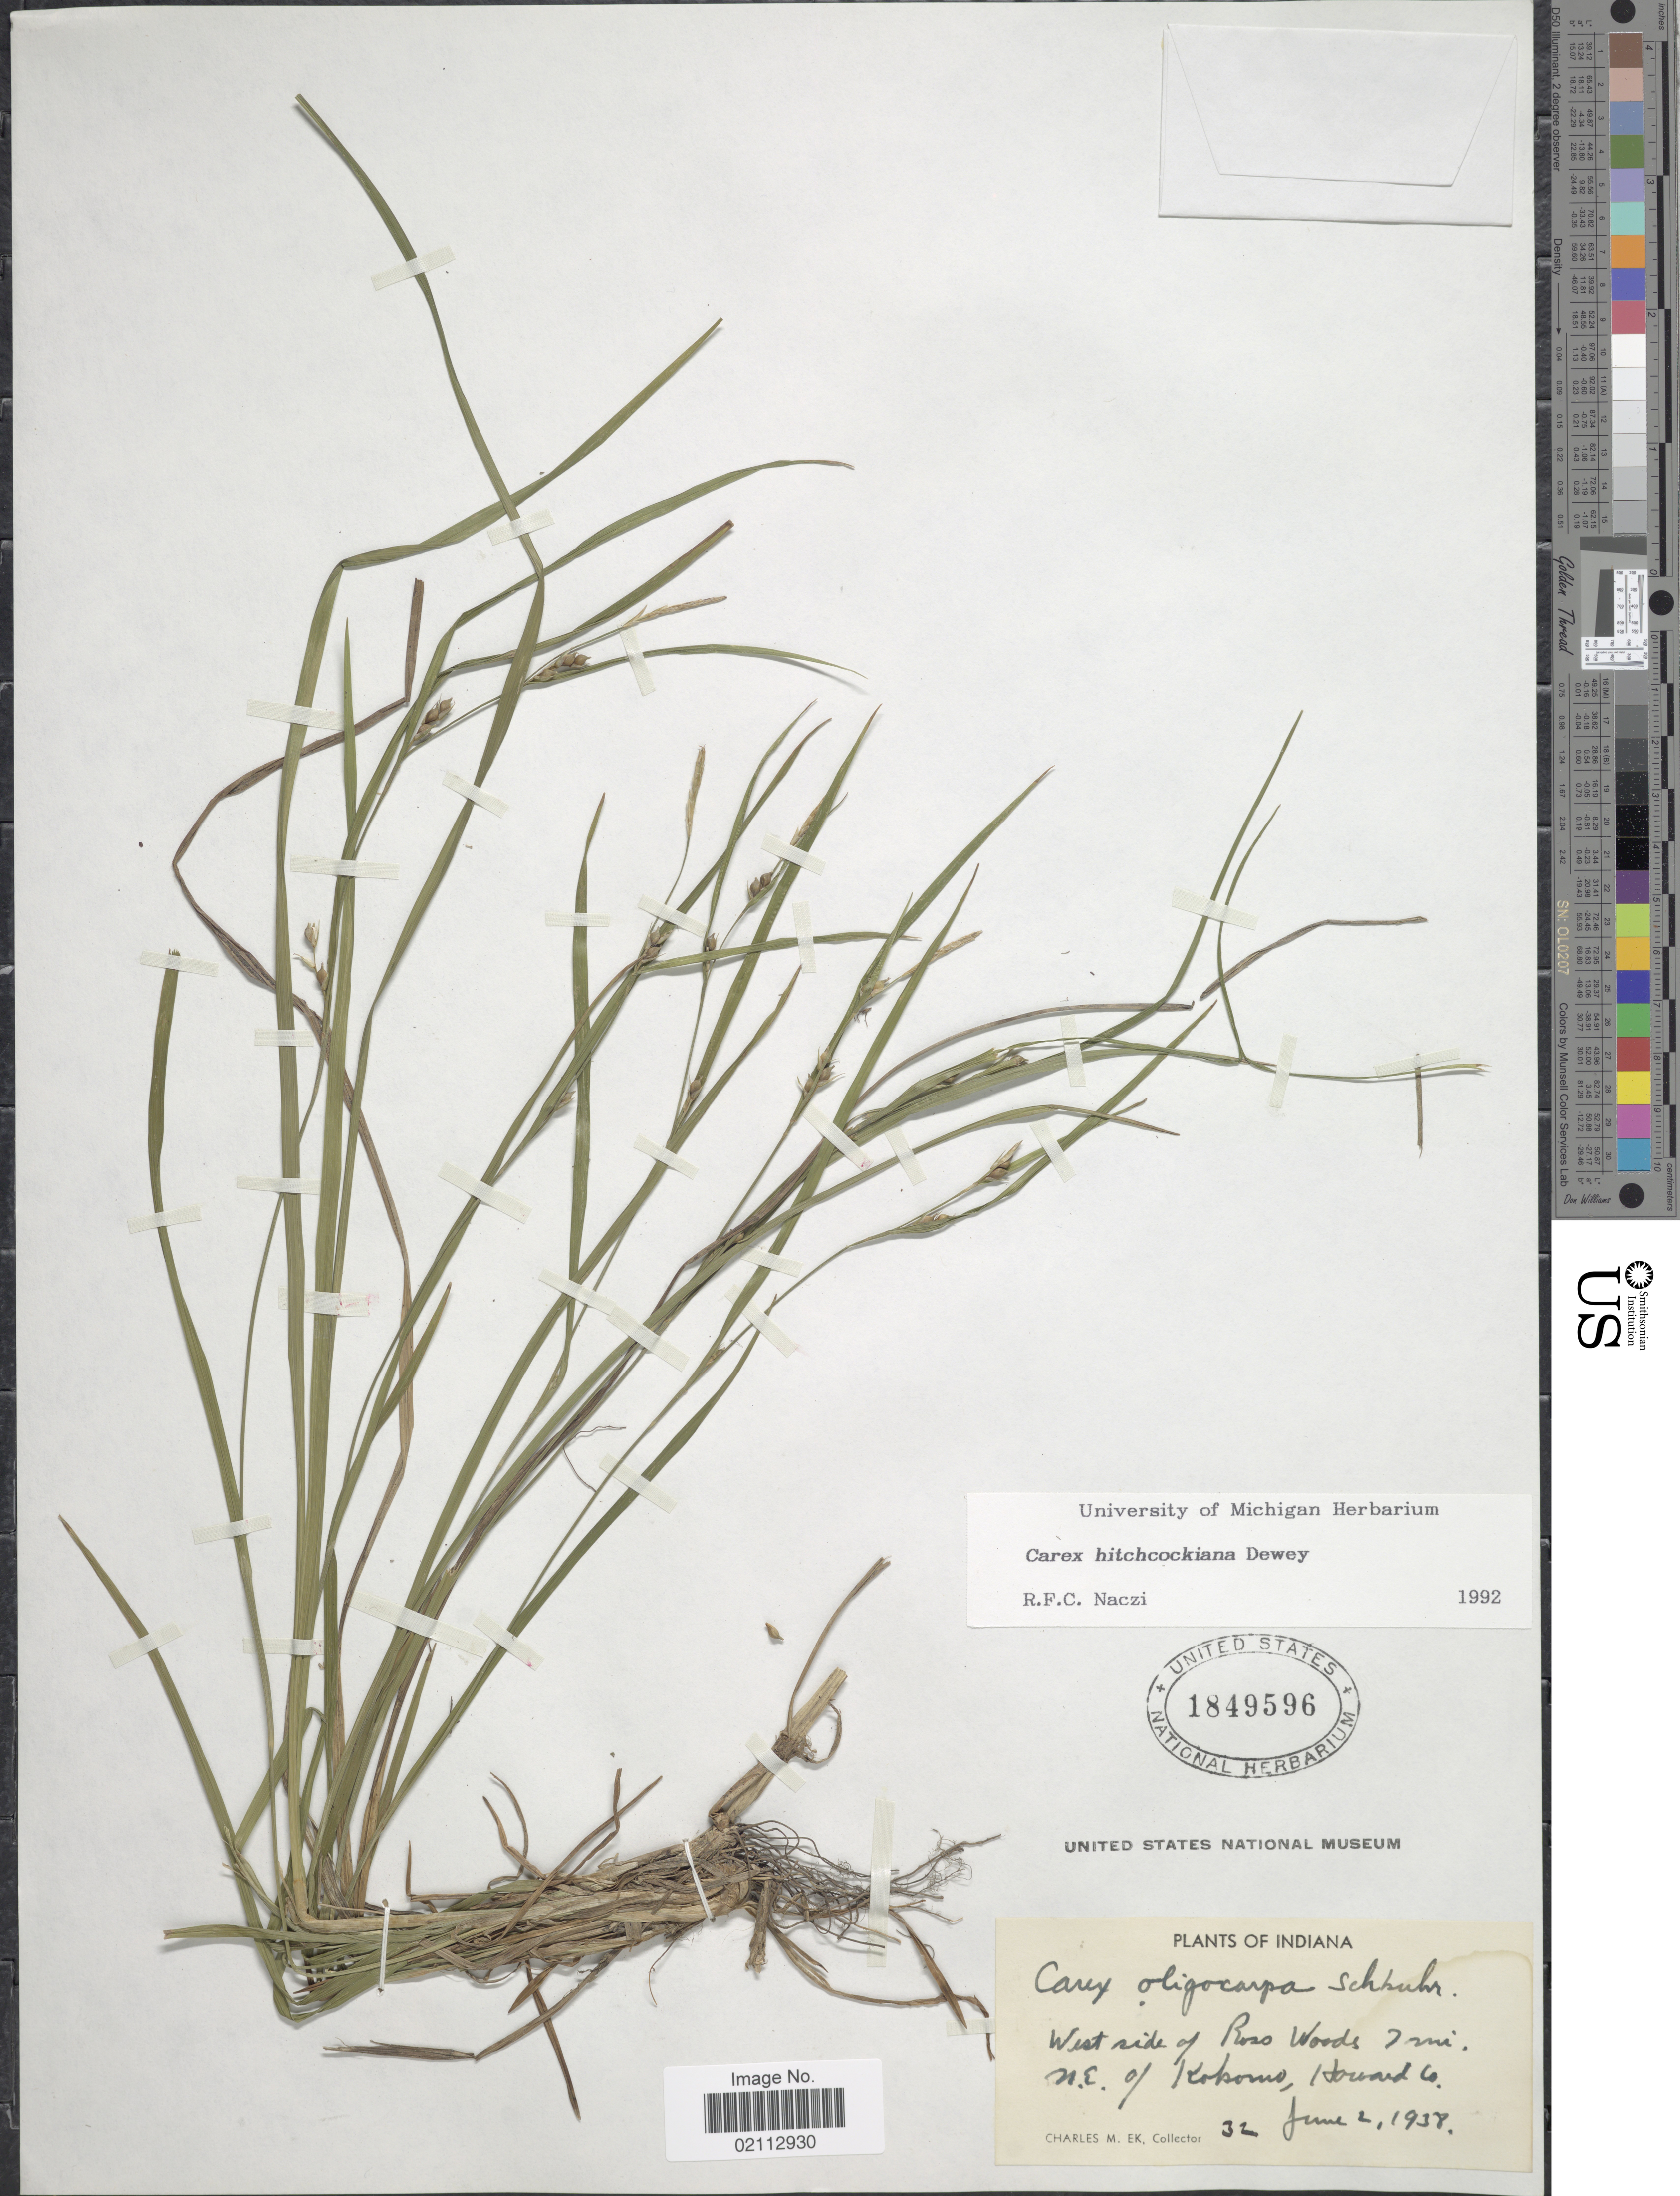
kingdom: Plantae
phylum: Tracheophyta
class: Liliopsida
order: Poales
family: Cyperaceae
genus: Carex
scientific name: Carex hitchcockiana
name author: Dewey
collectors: C. Ek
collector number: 32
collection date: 1938-06-02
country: United States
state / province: Indiana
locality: West side of Ross Woods 7 mi. N.E. of Kokomo, Howard Co.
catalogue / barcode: US 1849596